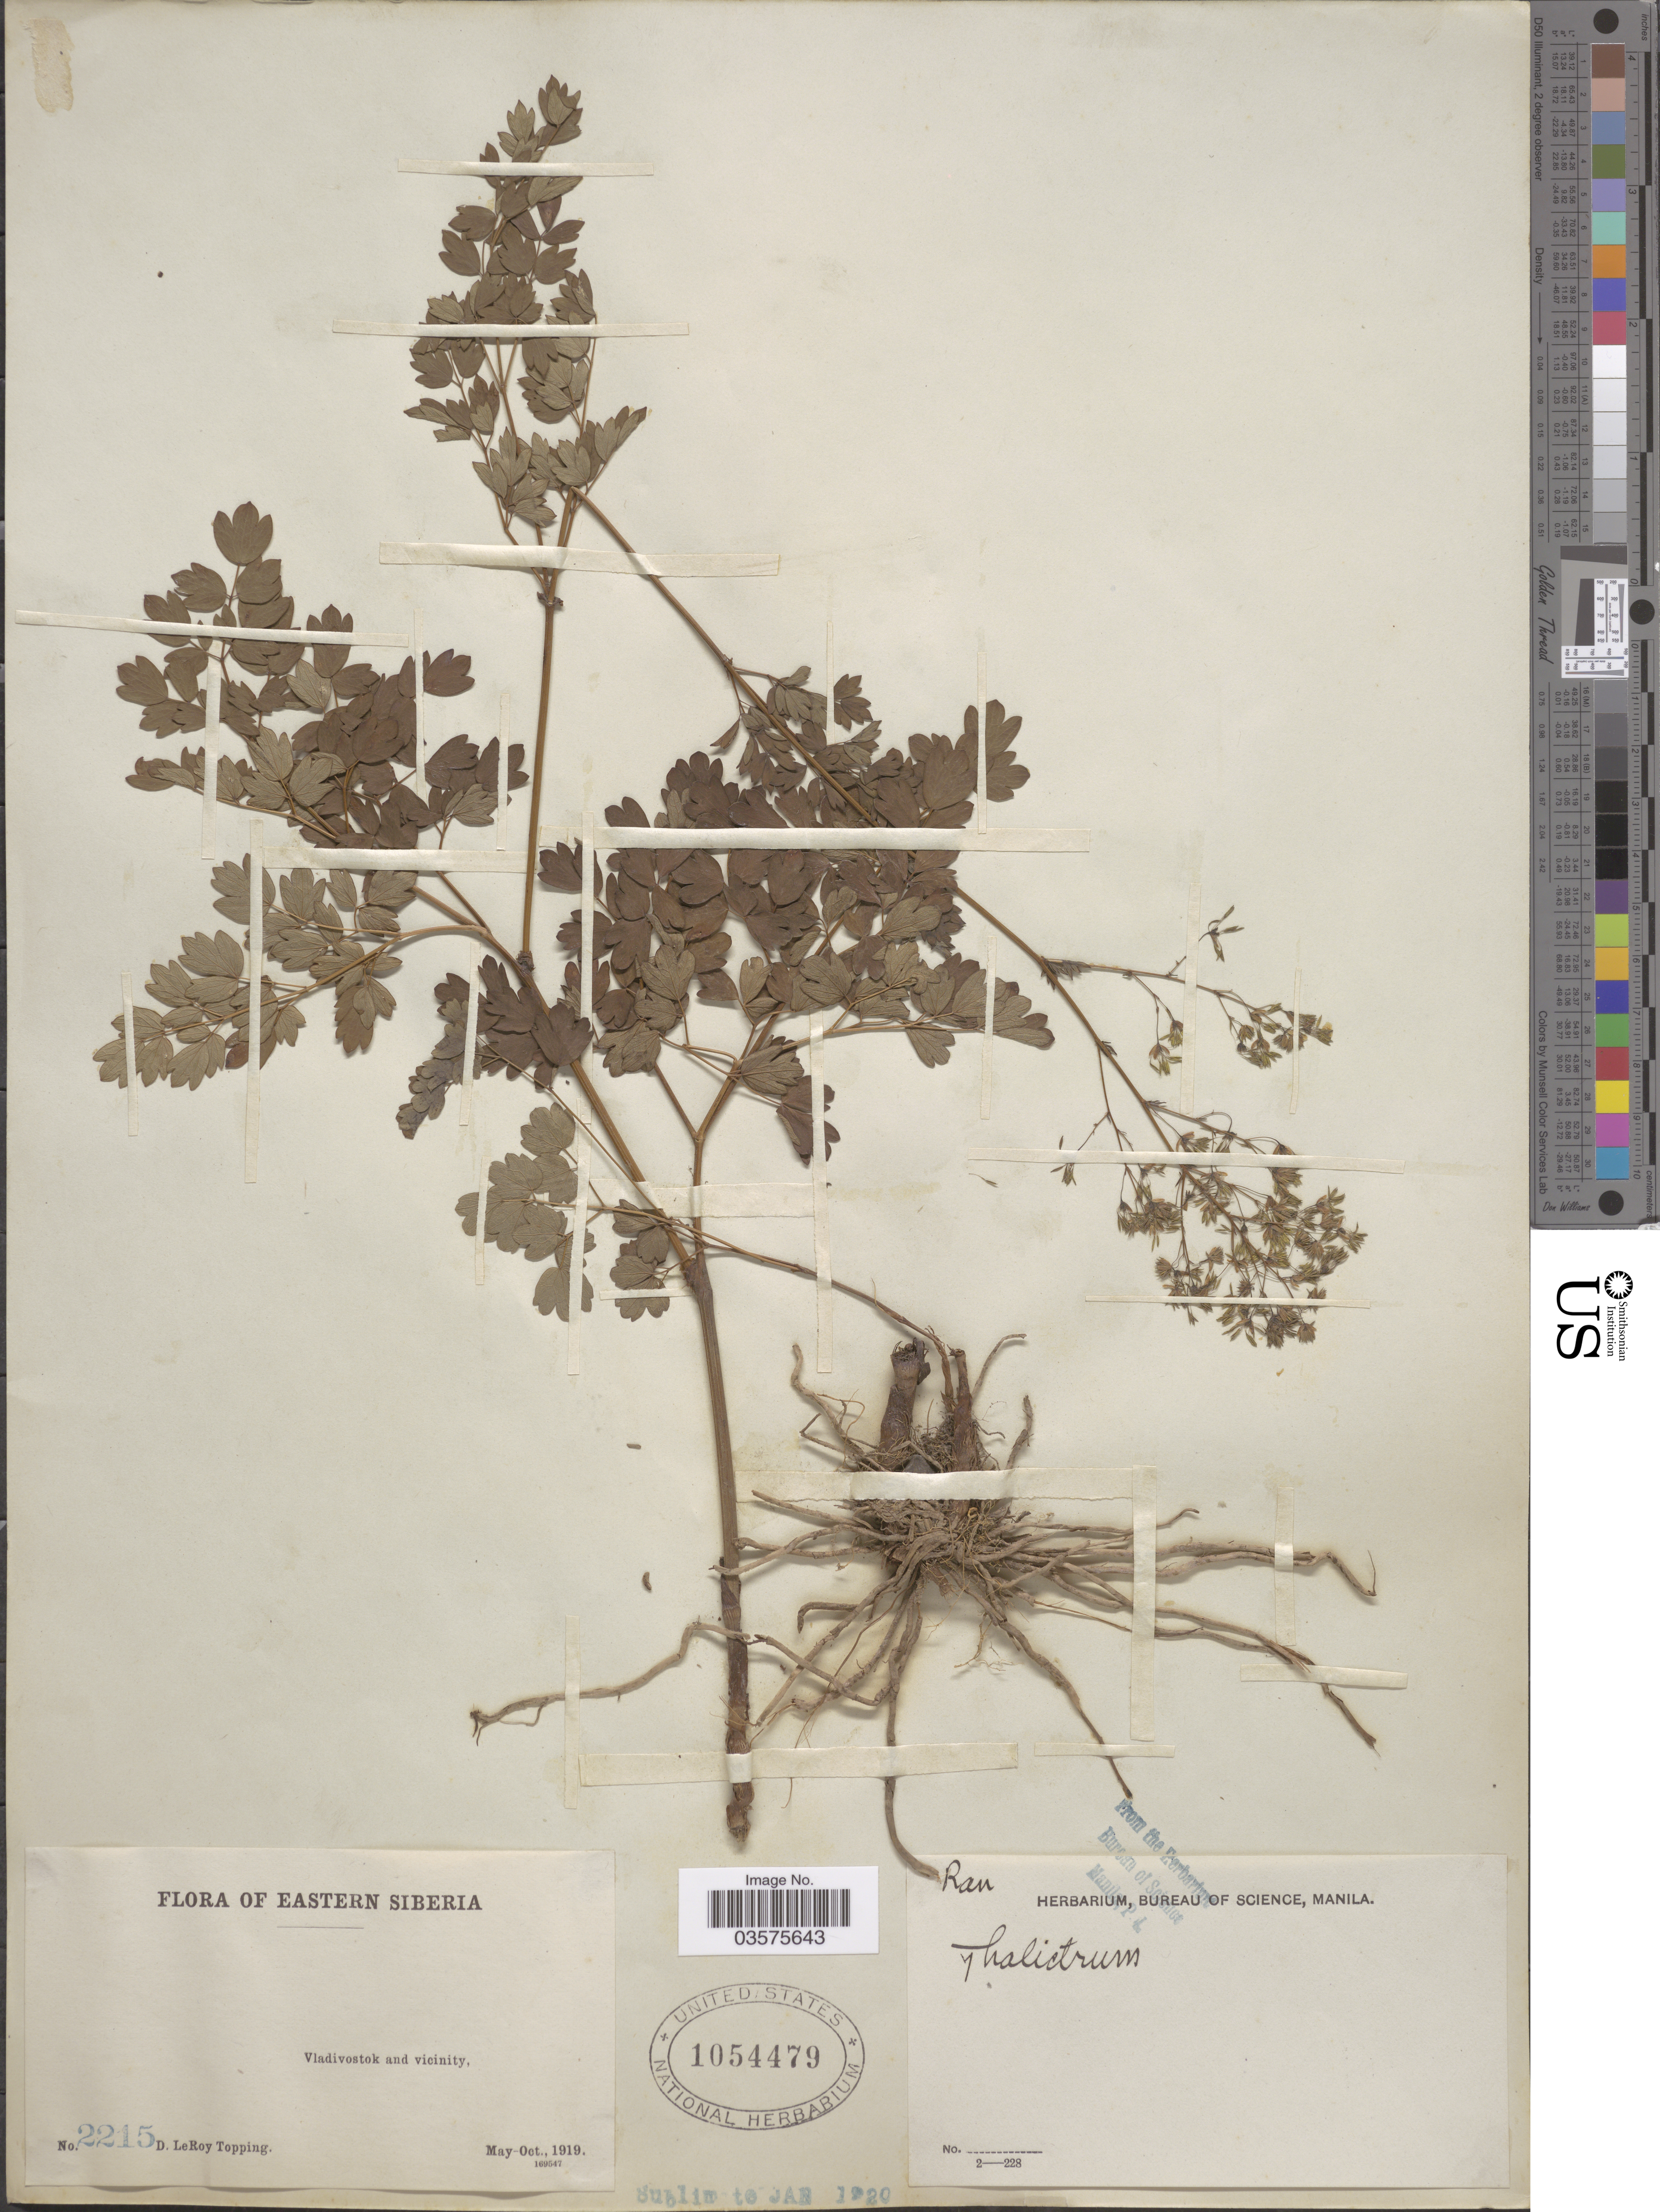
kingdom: Plantae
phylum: Tracheophyta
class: Magnoliopsida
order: Ranunculales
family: Ranunculaceae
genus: Thalictrum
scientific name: Thalictrum sp.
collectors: D. L. Topping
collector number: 2215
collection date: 1919-05/1919-10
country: Russian Federation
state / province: Primorsky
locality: Eastern Siberia. Vladivostok and vicinity.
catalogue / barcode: US 1054479